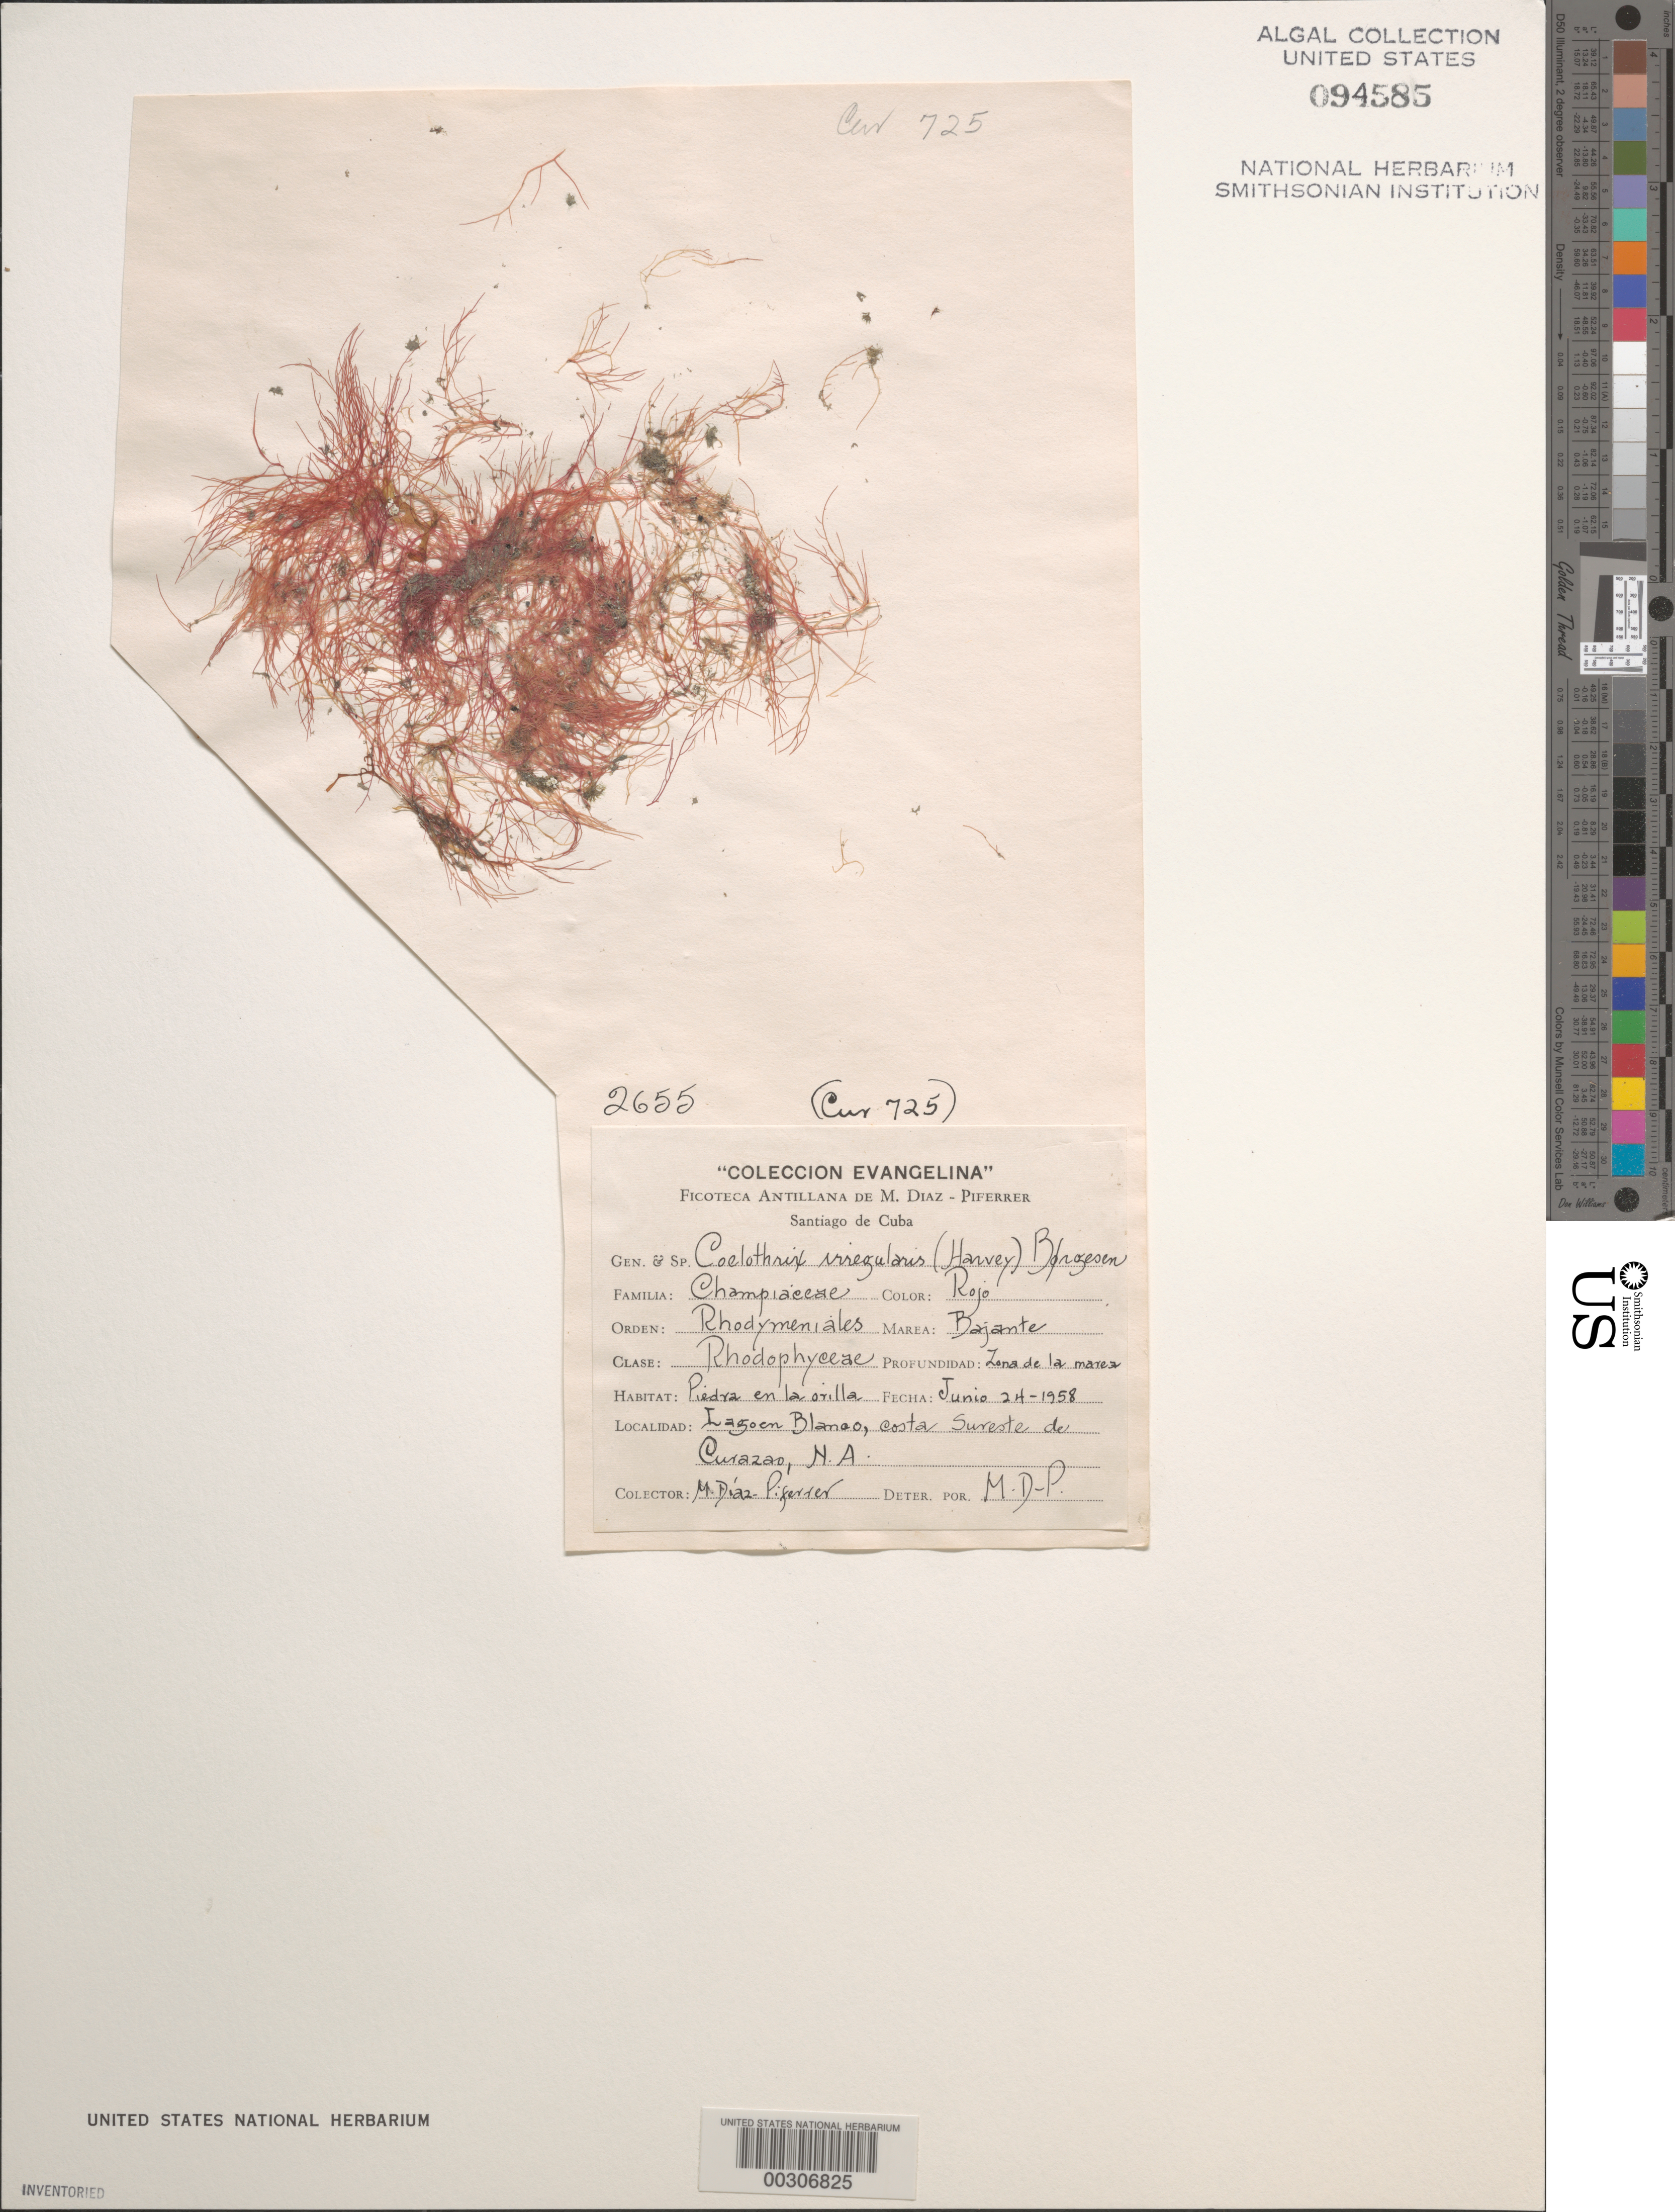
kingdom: Plantae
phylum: Rhodophyta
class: Florideophyceae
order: Rhodymeniales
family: Champiaceae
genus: Coelothrix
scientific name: Coelothrix irregularis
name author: (Harv.) Børgesen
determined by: Diaz-Piferrer, M.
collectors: M. Diaz-Piferrer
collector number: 2655 & CUR. 725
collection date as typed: Junio 24-1958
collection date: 1958-06-24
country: Curaçao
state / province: ABC Islands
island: Curaçao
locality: Lagoen Blanco, SE coast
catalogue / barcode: US 94585